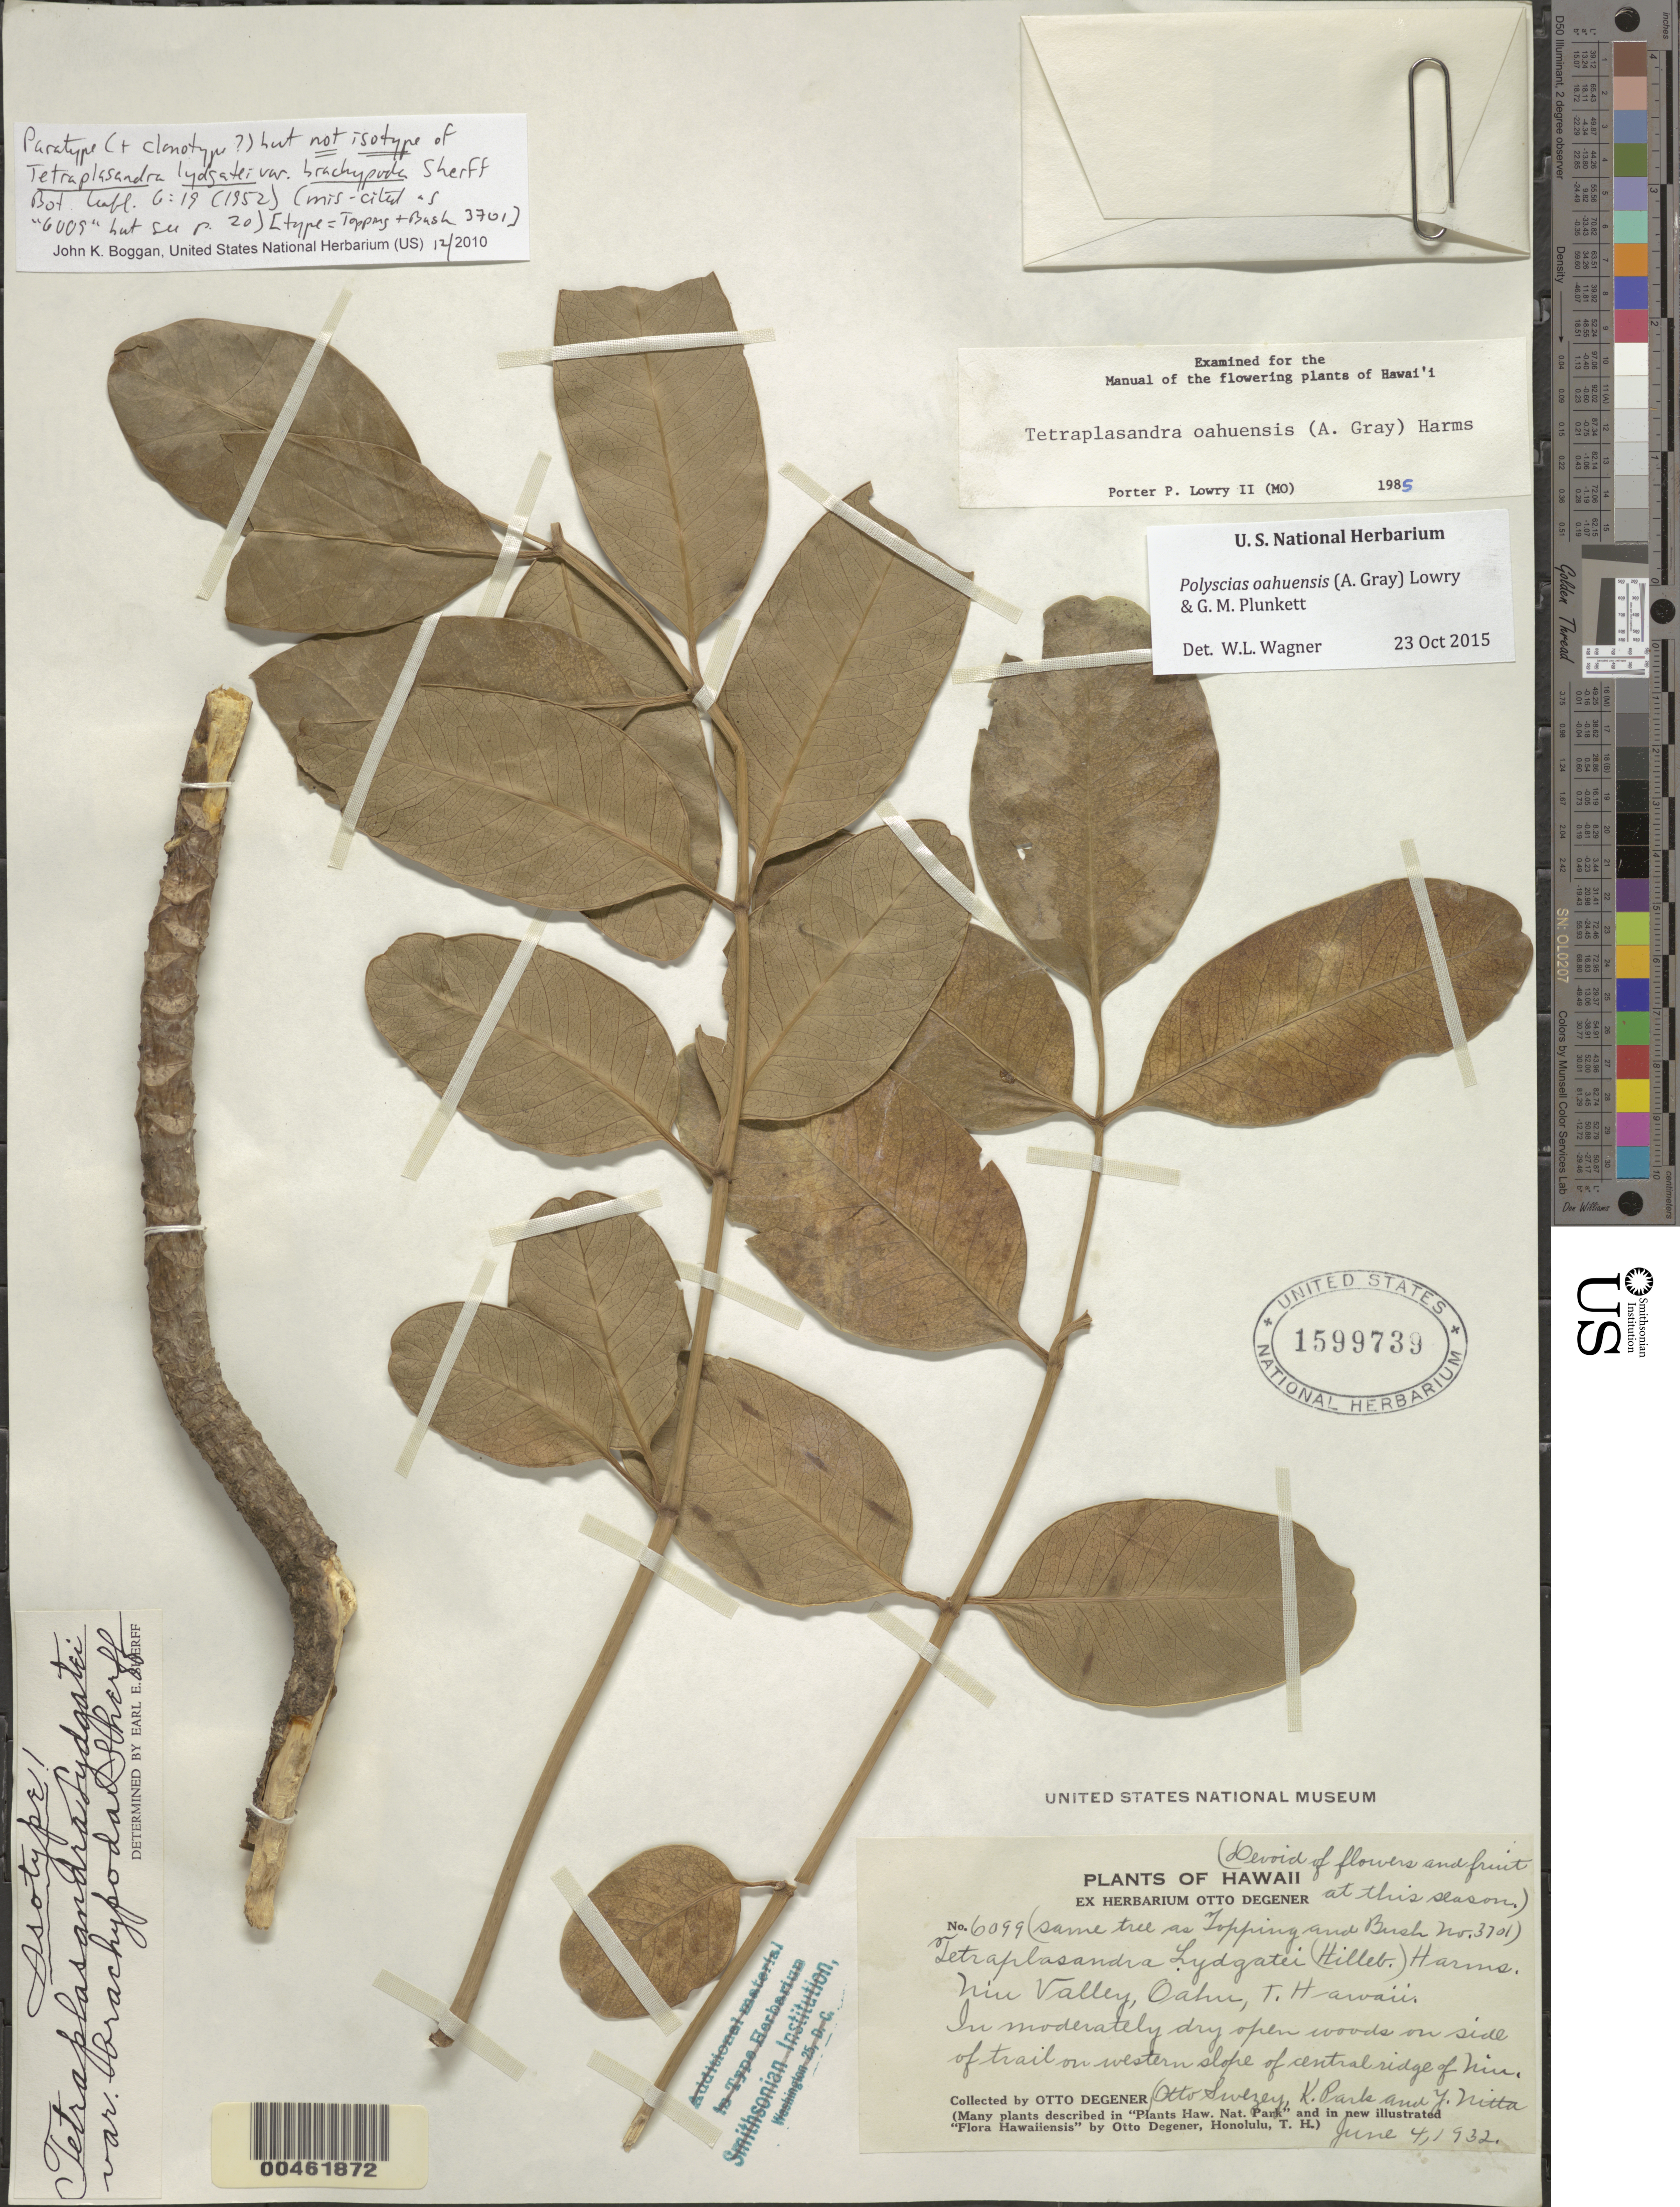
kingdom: Plantae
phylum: Tracheophyta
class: Magnoliopsida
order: Apiales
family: Araliaceae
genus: Polyscias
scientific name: Polyscias oahuensis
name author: (A. Gray) Lowry & G. M. Plunkett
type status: Paratype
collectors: O. Degener, O. H. Swezey, K. Park & Y. Nitta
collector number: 6099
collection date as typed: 4 Jun 1932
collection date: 1932-06-04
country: United States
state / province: Hawaii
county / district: Honolulu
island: Oahu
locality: Niu Valley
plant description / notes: Erroneously as "isotype" of Tetraplasandra lydgatei var. brachypoda Sherff; specimen is paratype (mis-cited as "6009" and clonotype.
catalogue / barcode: US 1599739